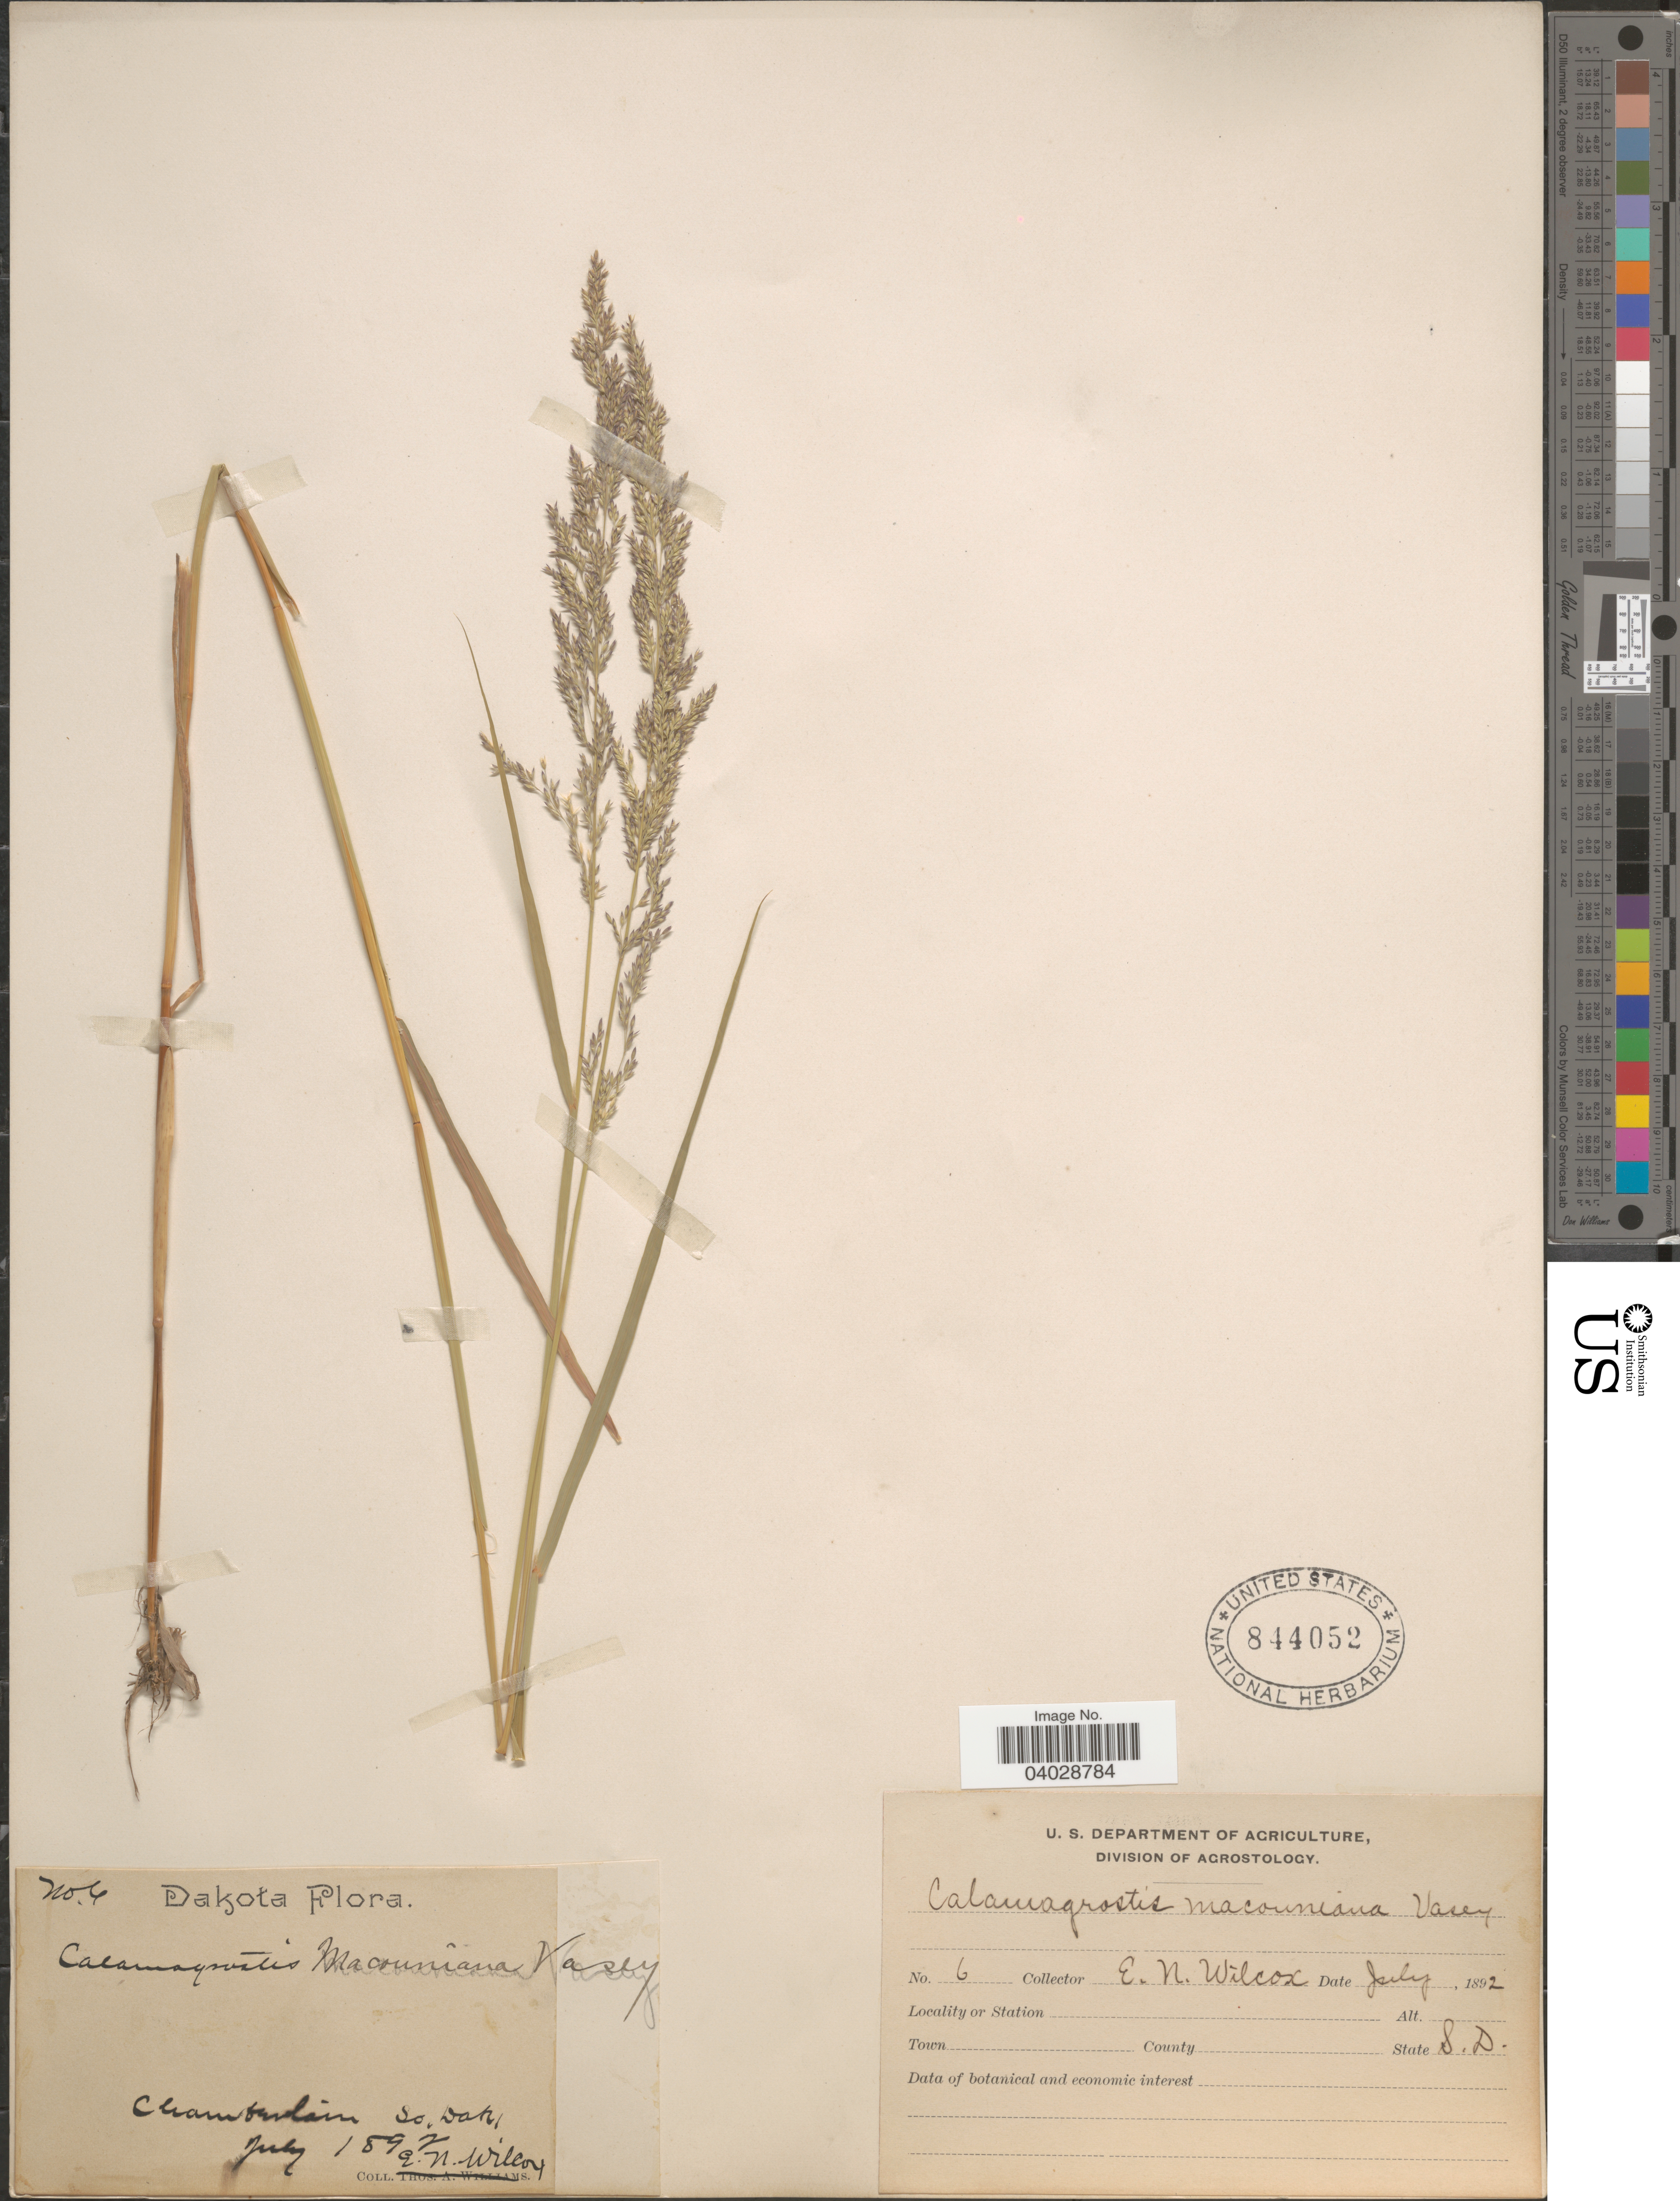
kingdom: Plantae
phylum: Tracheophyta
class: Liliopsida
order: Poales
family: Poaceae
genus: Calamagrostis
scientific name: Calamagrostis canadensis var. macouniana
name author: (Vasey) Stebbins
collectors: E. Wilcox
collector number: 6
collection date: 1892-07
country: United States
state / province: South Dakota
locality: Dakota. Chamberlain So. Dak.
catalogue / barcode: US 844052